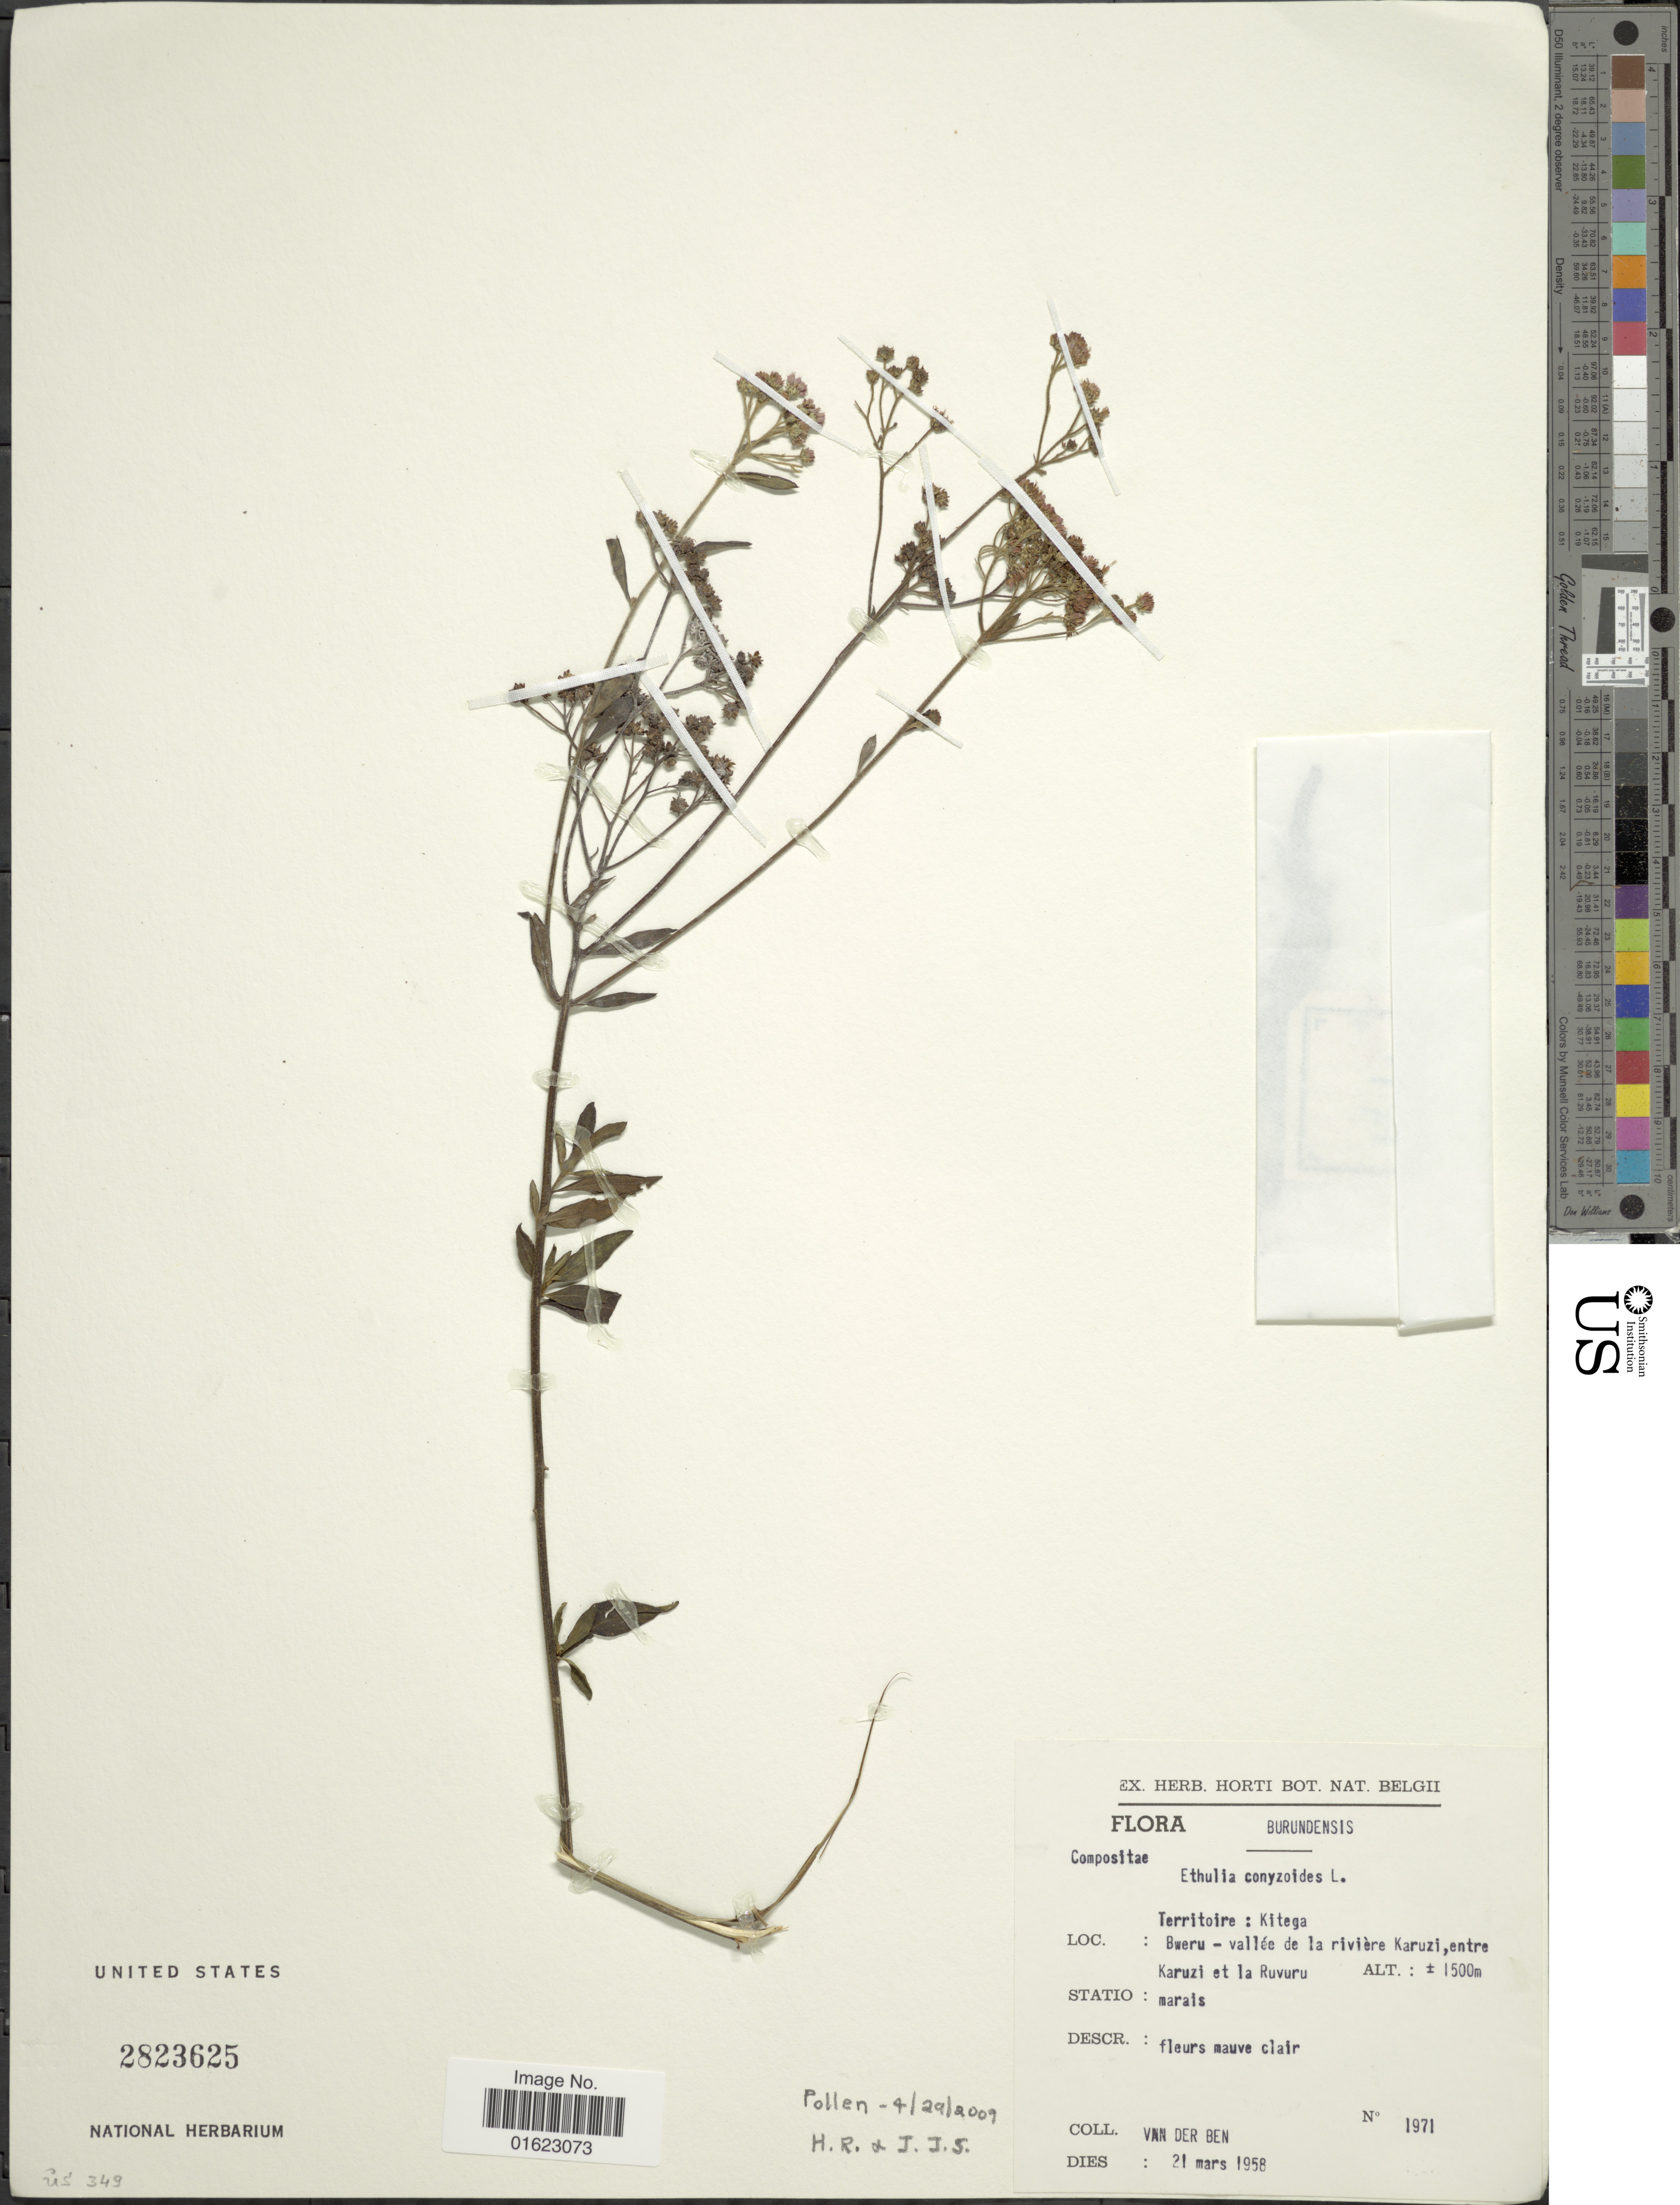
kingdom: Plantae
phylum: Tracheophyta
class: Magnoliopsida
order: Asterales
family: Asteraceae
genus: Ethulia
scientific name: Ethulia conyzoides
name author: L. f.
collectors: D. Van Der Ben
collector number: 1971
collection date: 1958-03-21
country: Burundi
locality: Burundenss, Territoire: Kitega Beweru - vallee de la riviere Karuzi, entre Karuzi et la Ruvuru.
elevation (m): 1500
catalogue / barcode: US 2823625